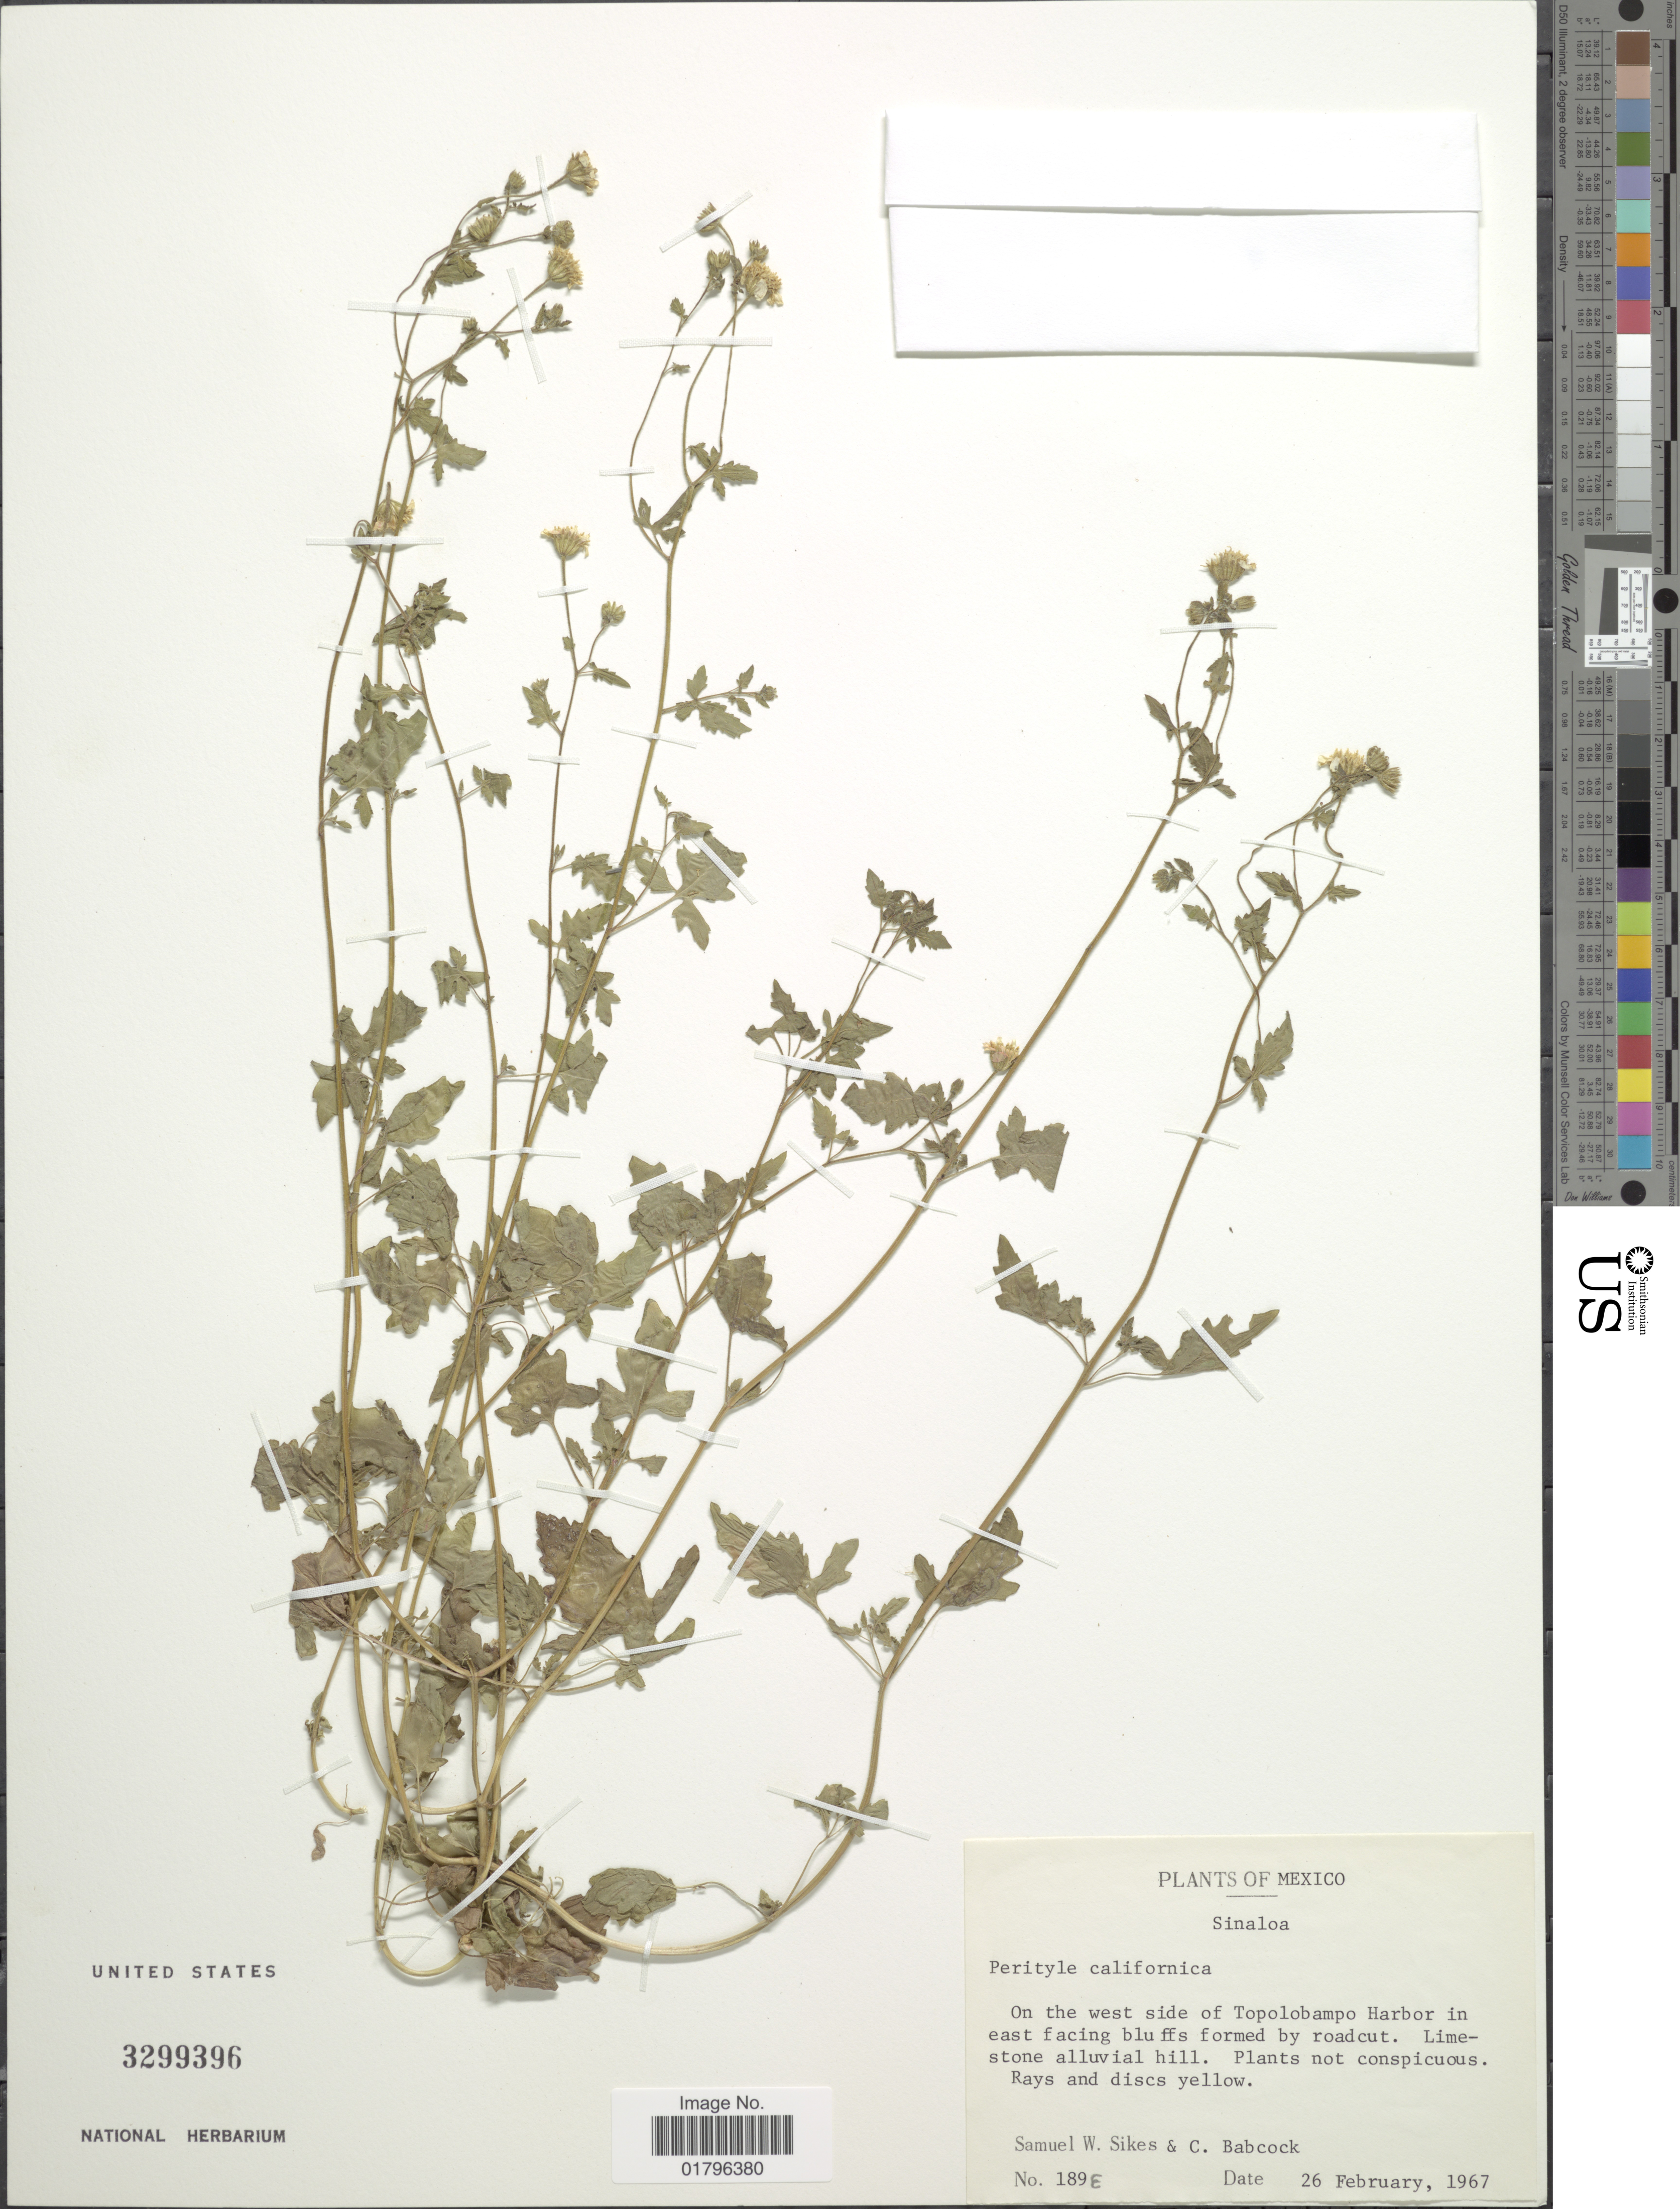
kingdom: Plantae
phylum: Tracheophyta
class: Magnoliopsida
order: Asterales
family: Asteraceae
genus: Perityle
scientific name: Perityle californica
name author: Benth.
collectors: S. Sikes & C. Babcock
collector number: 189E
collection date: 1967-02-26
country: Mexico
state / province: Sinaloa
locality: On the west side of Topolobampo Harbor in easr facing bluffs formed by roadcut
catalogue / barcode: US 3299396